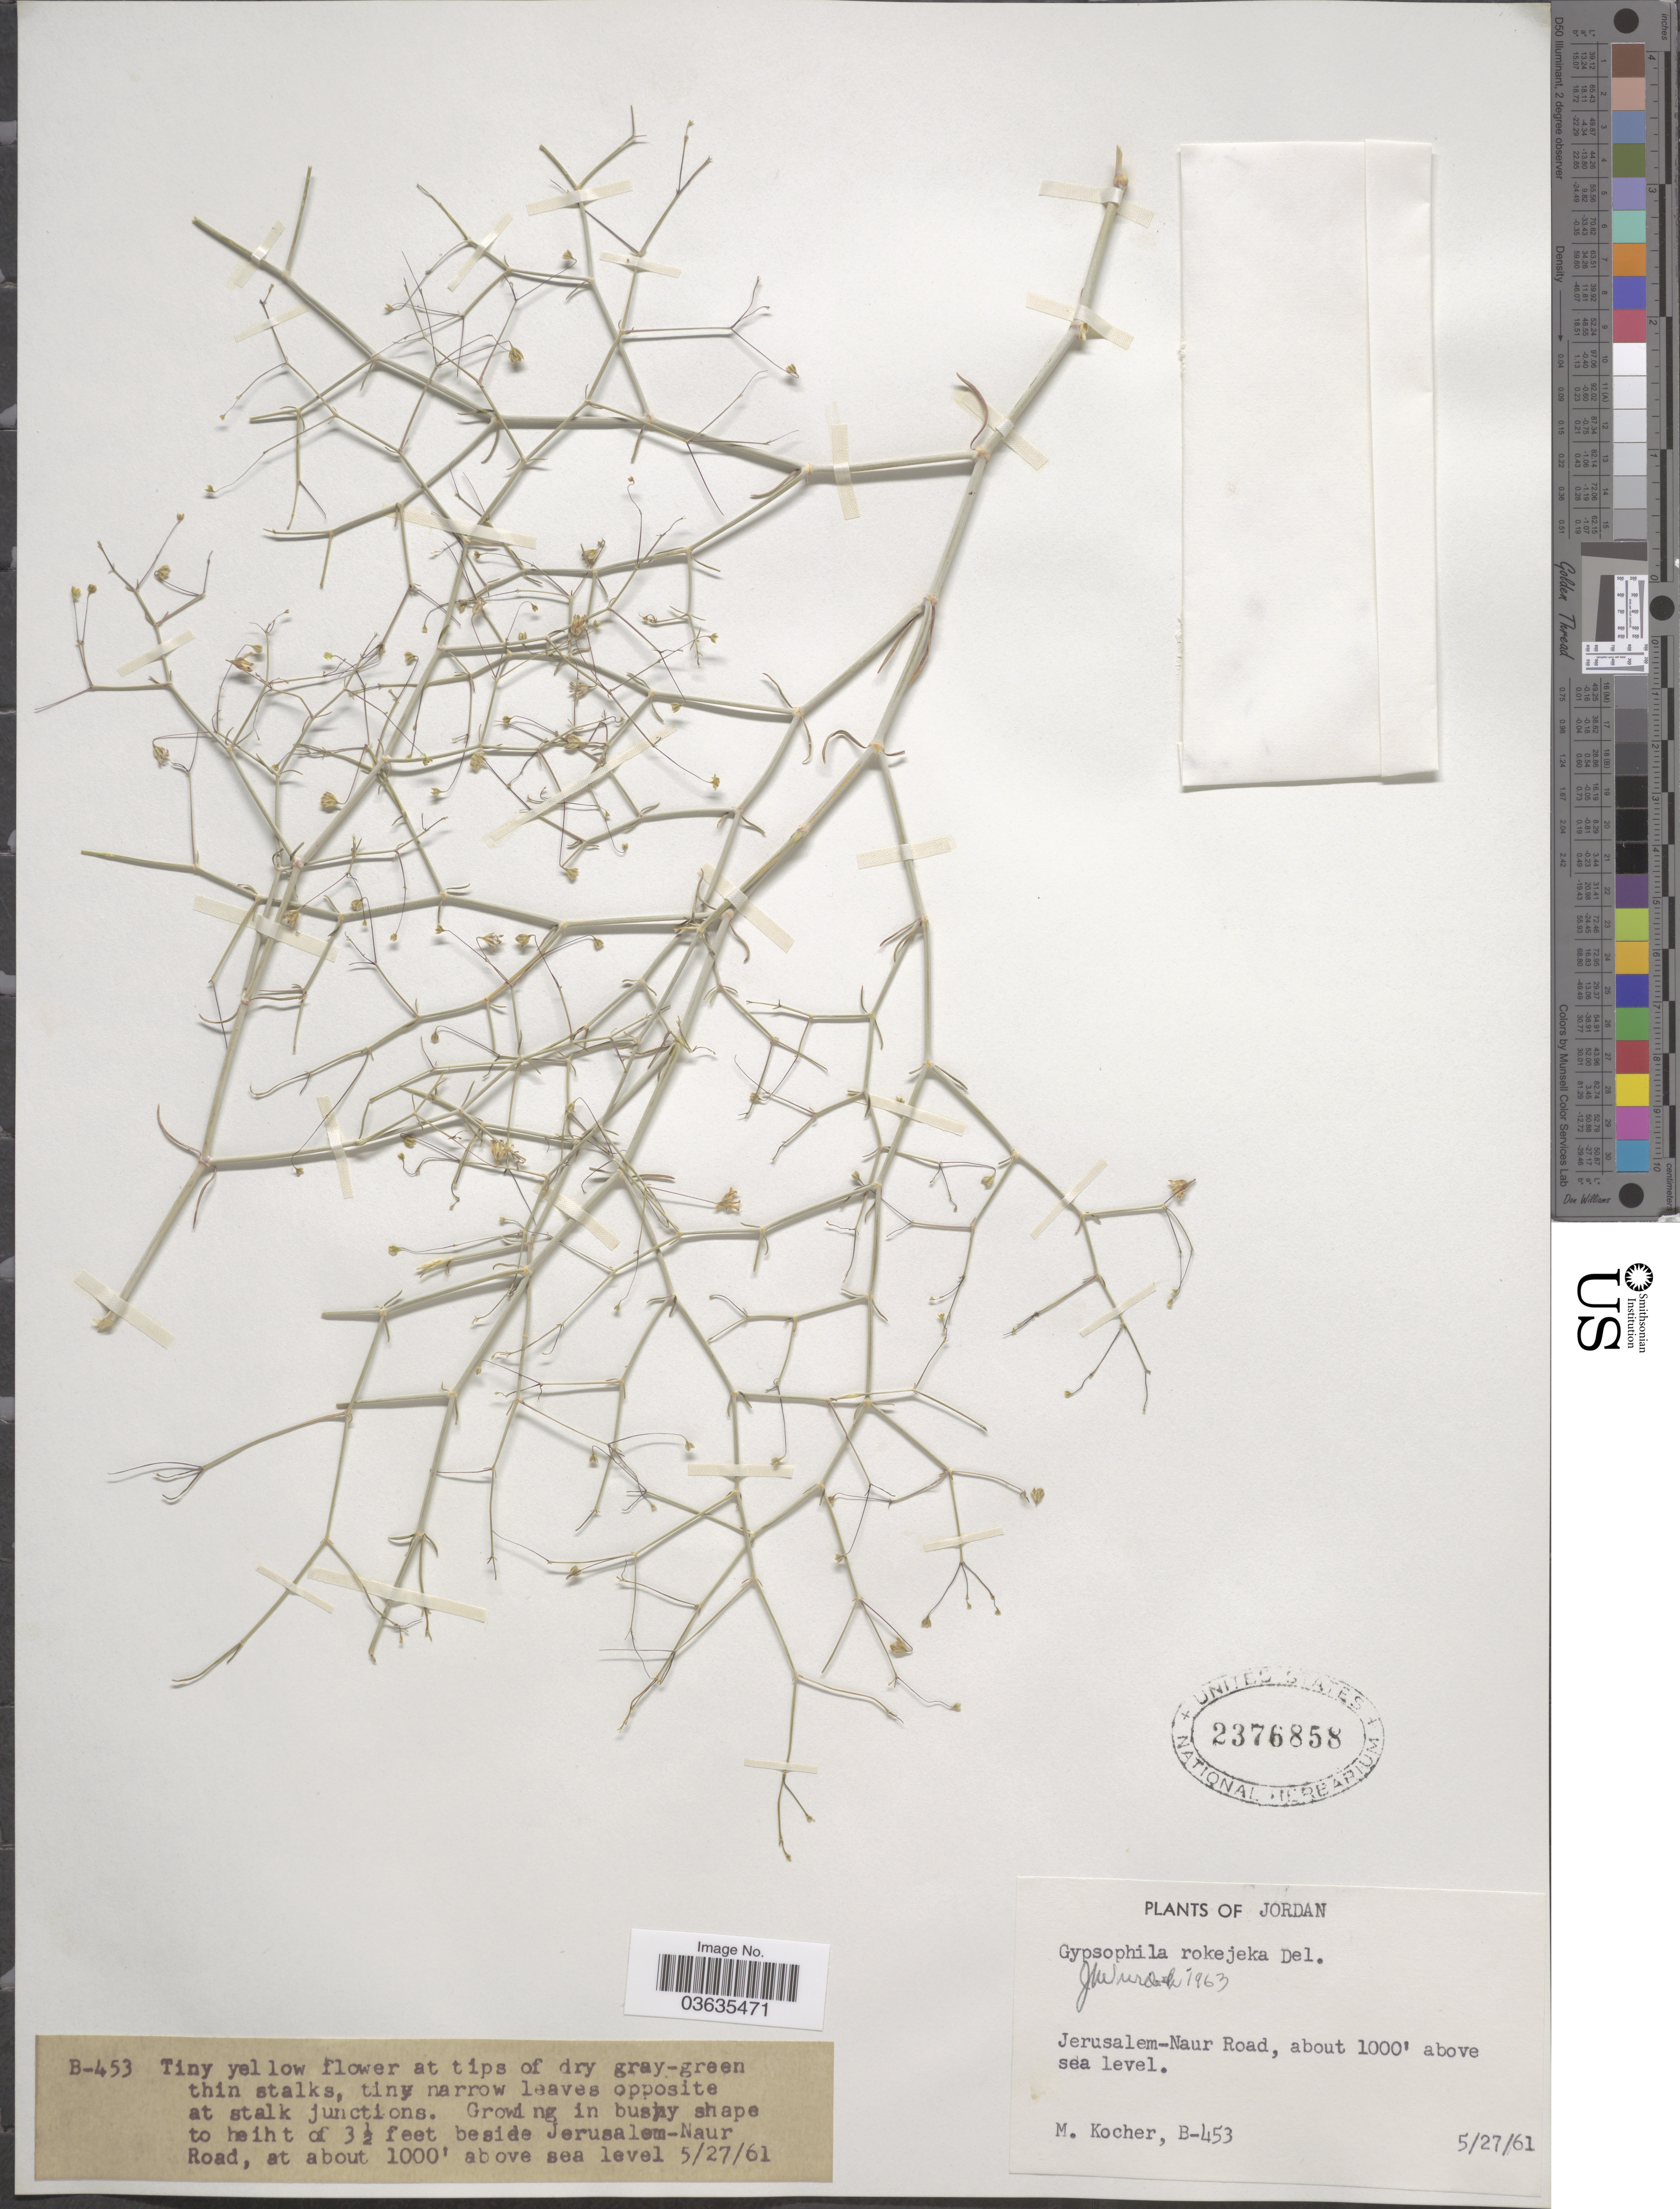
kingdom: Plantae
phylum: Tracheophyta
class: Magnoliopsida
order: Caryophyllales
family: Caryophyllaceae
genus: Gypsophila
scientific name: Gypsophila arabica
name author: Barkoudah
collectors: M. Kocher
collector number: B-453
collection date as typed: Transcribed d/m/y: 27/5/61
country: Jordan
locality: Jerusalem-Naur Road. Beside Jerusalem-Naur Road.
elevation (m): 305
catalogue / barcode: US 2376858